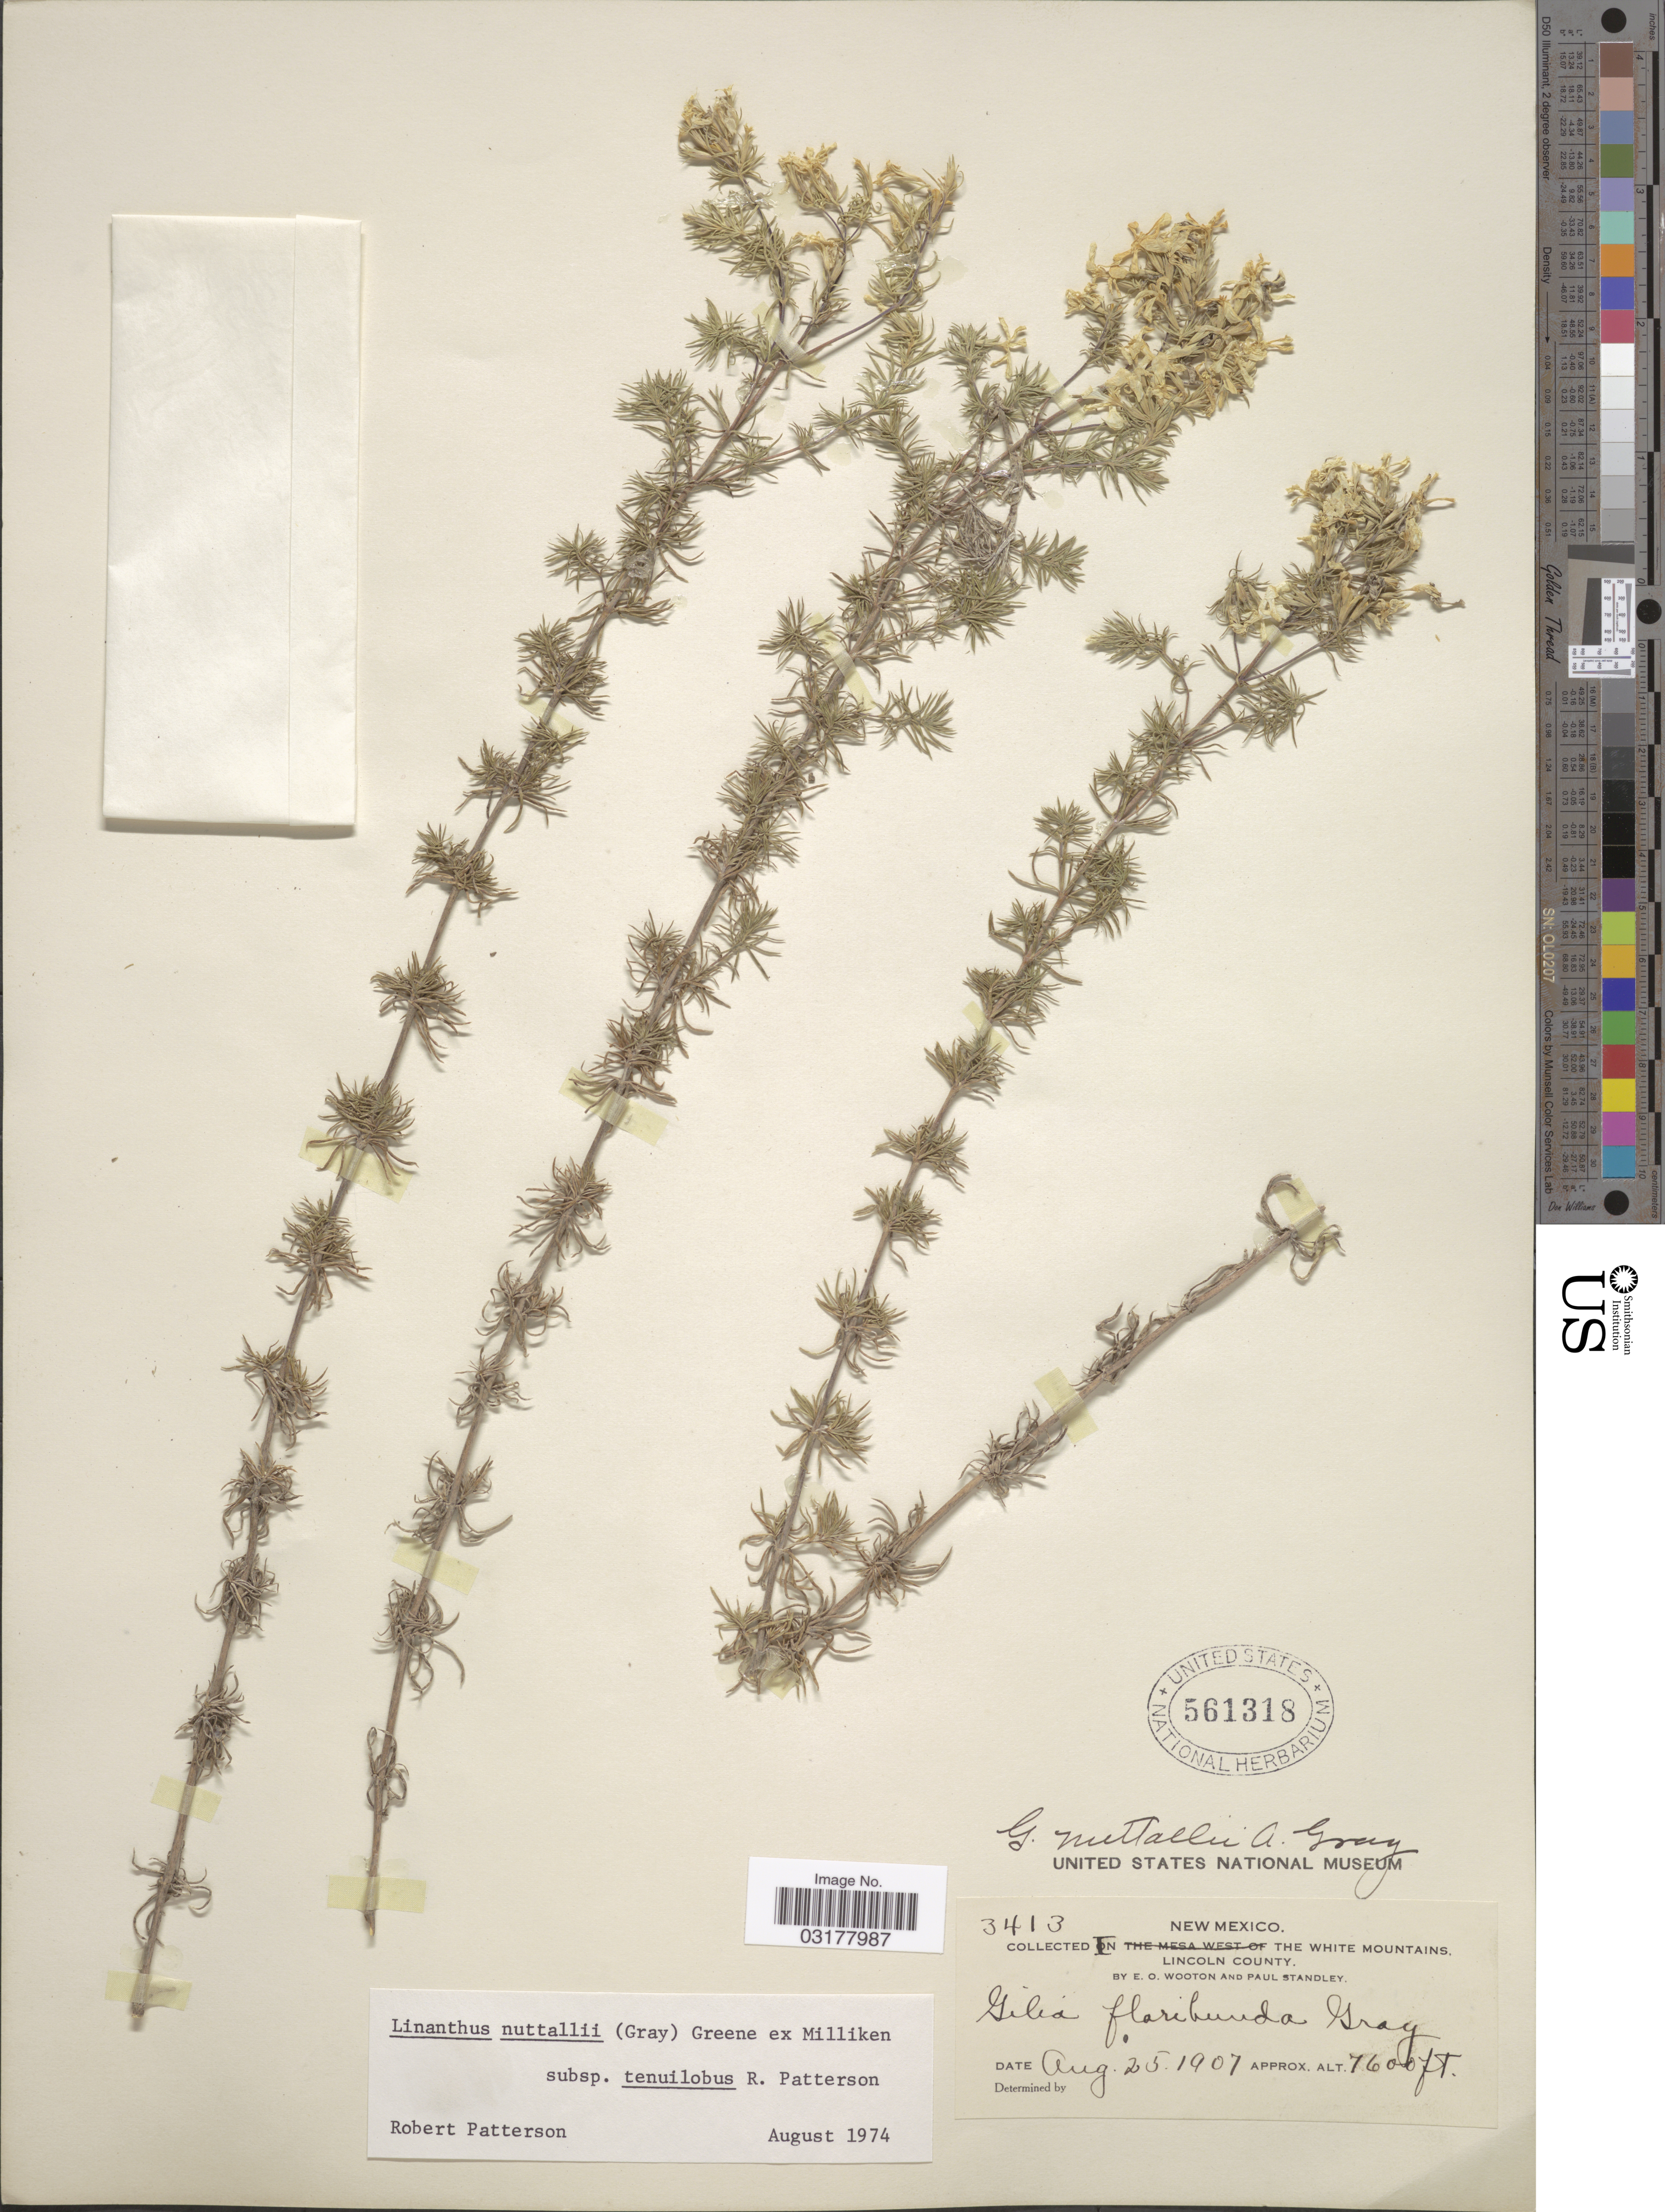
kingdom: Plantae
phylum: Tracheophyta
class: Magnoliopsida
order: Ericales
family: Polemoniaceae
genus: Leptosiphon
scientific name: Leptosiphon nuttallii subsp. nuttallii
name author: (A. Gray) J.M. Porter & L.A. Johnson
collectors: E. O. Wooton & P. C. Standley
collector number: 3413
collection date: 1907-08-25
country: United States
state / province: New Mexico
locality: In the White Mountains, Lincoln County.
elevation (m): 2316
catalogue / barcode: US 561318